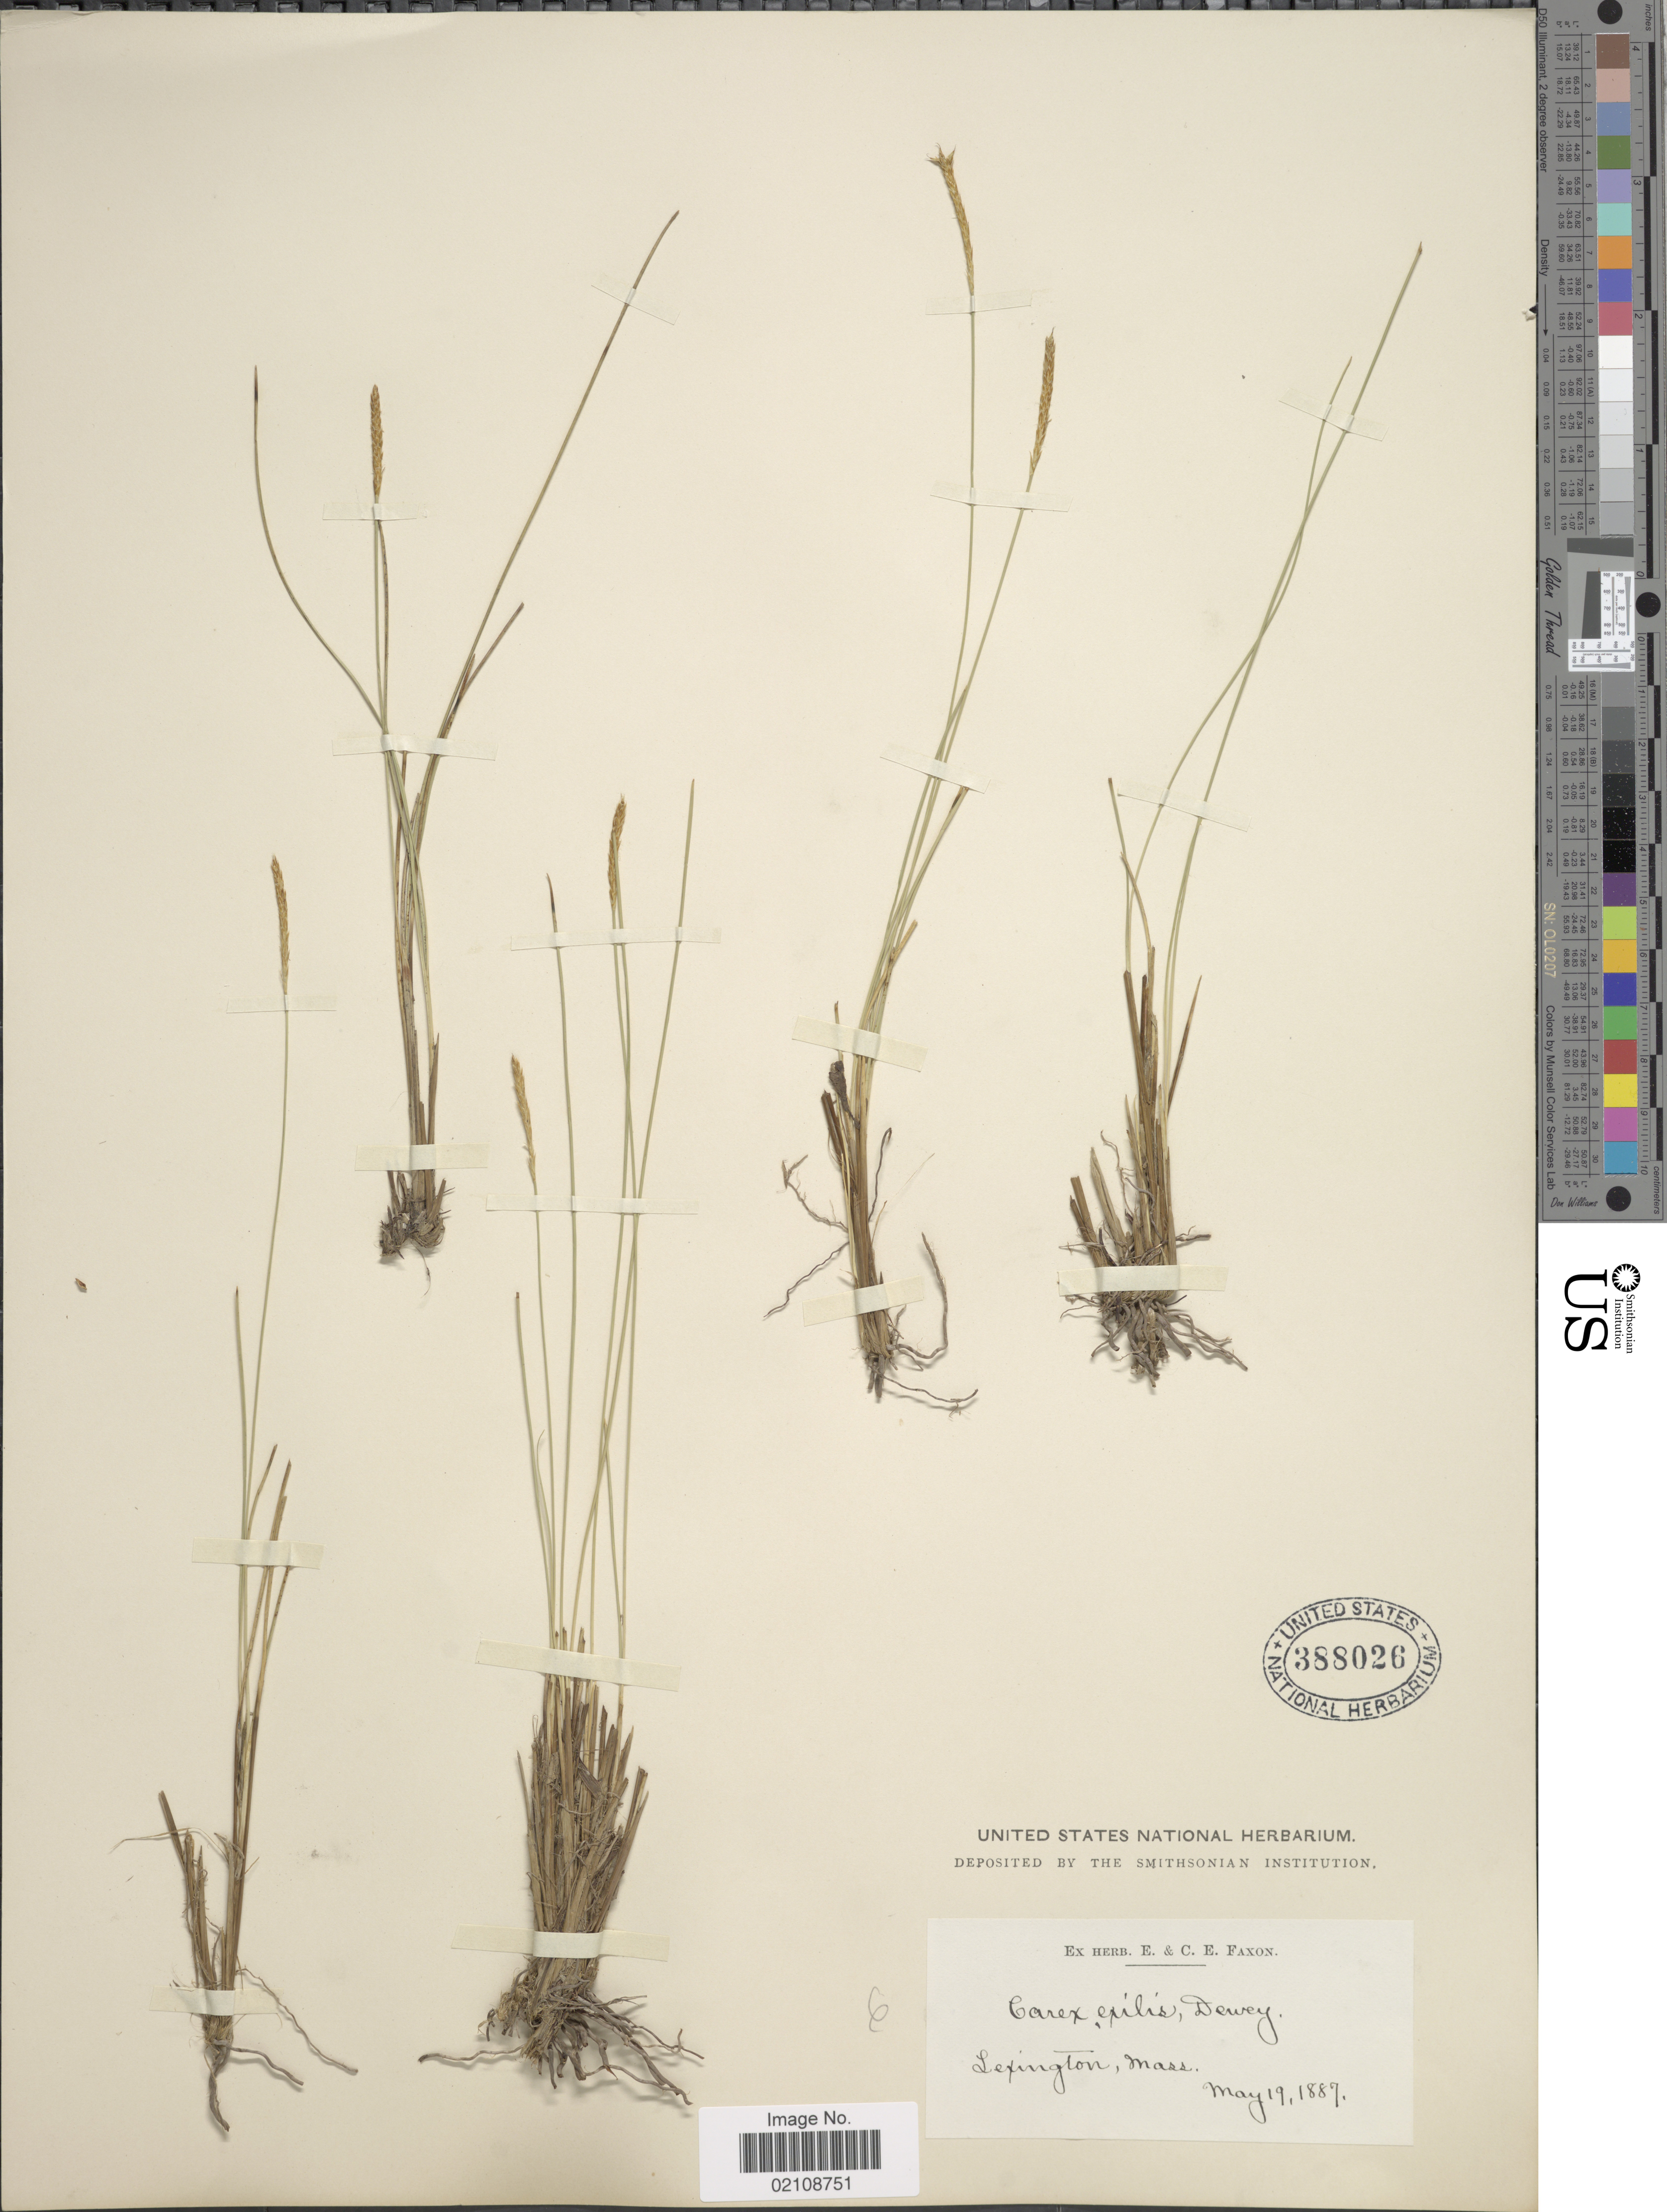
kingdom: Plantae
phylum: Tracheophyta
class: Liliopsida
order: Poales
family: Cyperaceae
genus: Carex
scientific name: Carex exilis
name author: Dewey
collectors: ex herb. E. & C.E. Faxon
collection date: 1887-05-19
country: United States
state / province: Massachusetts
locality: Lexington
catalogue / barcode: US 388026